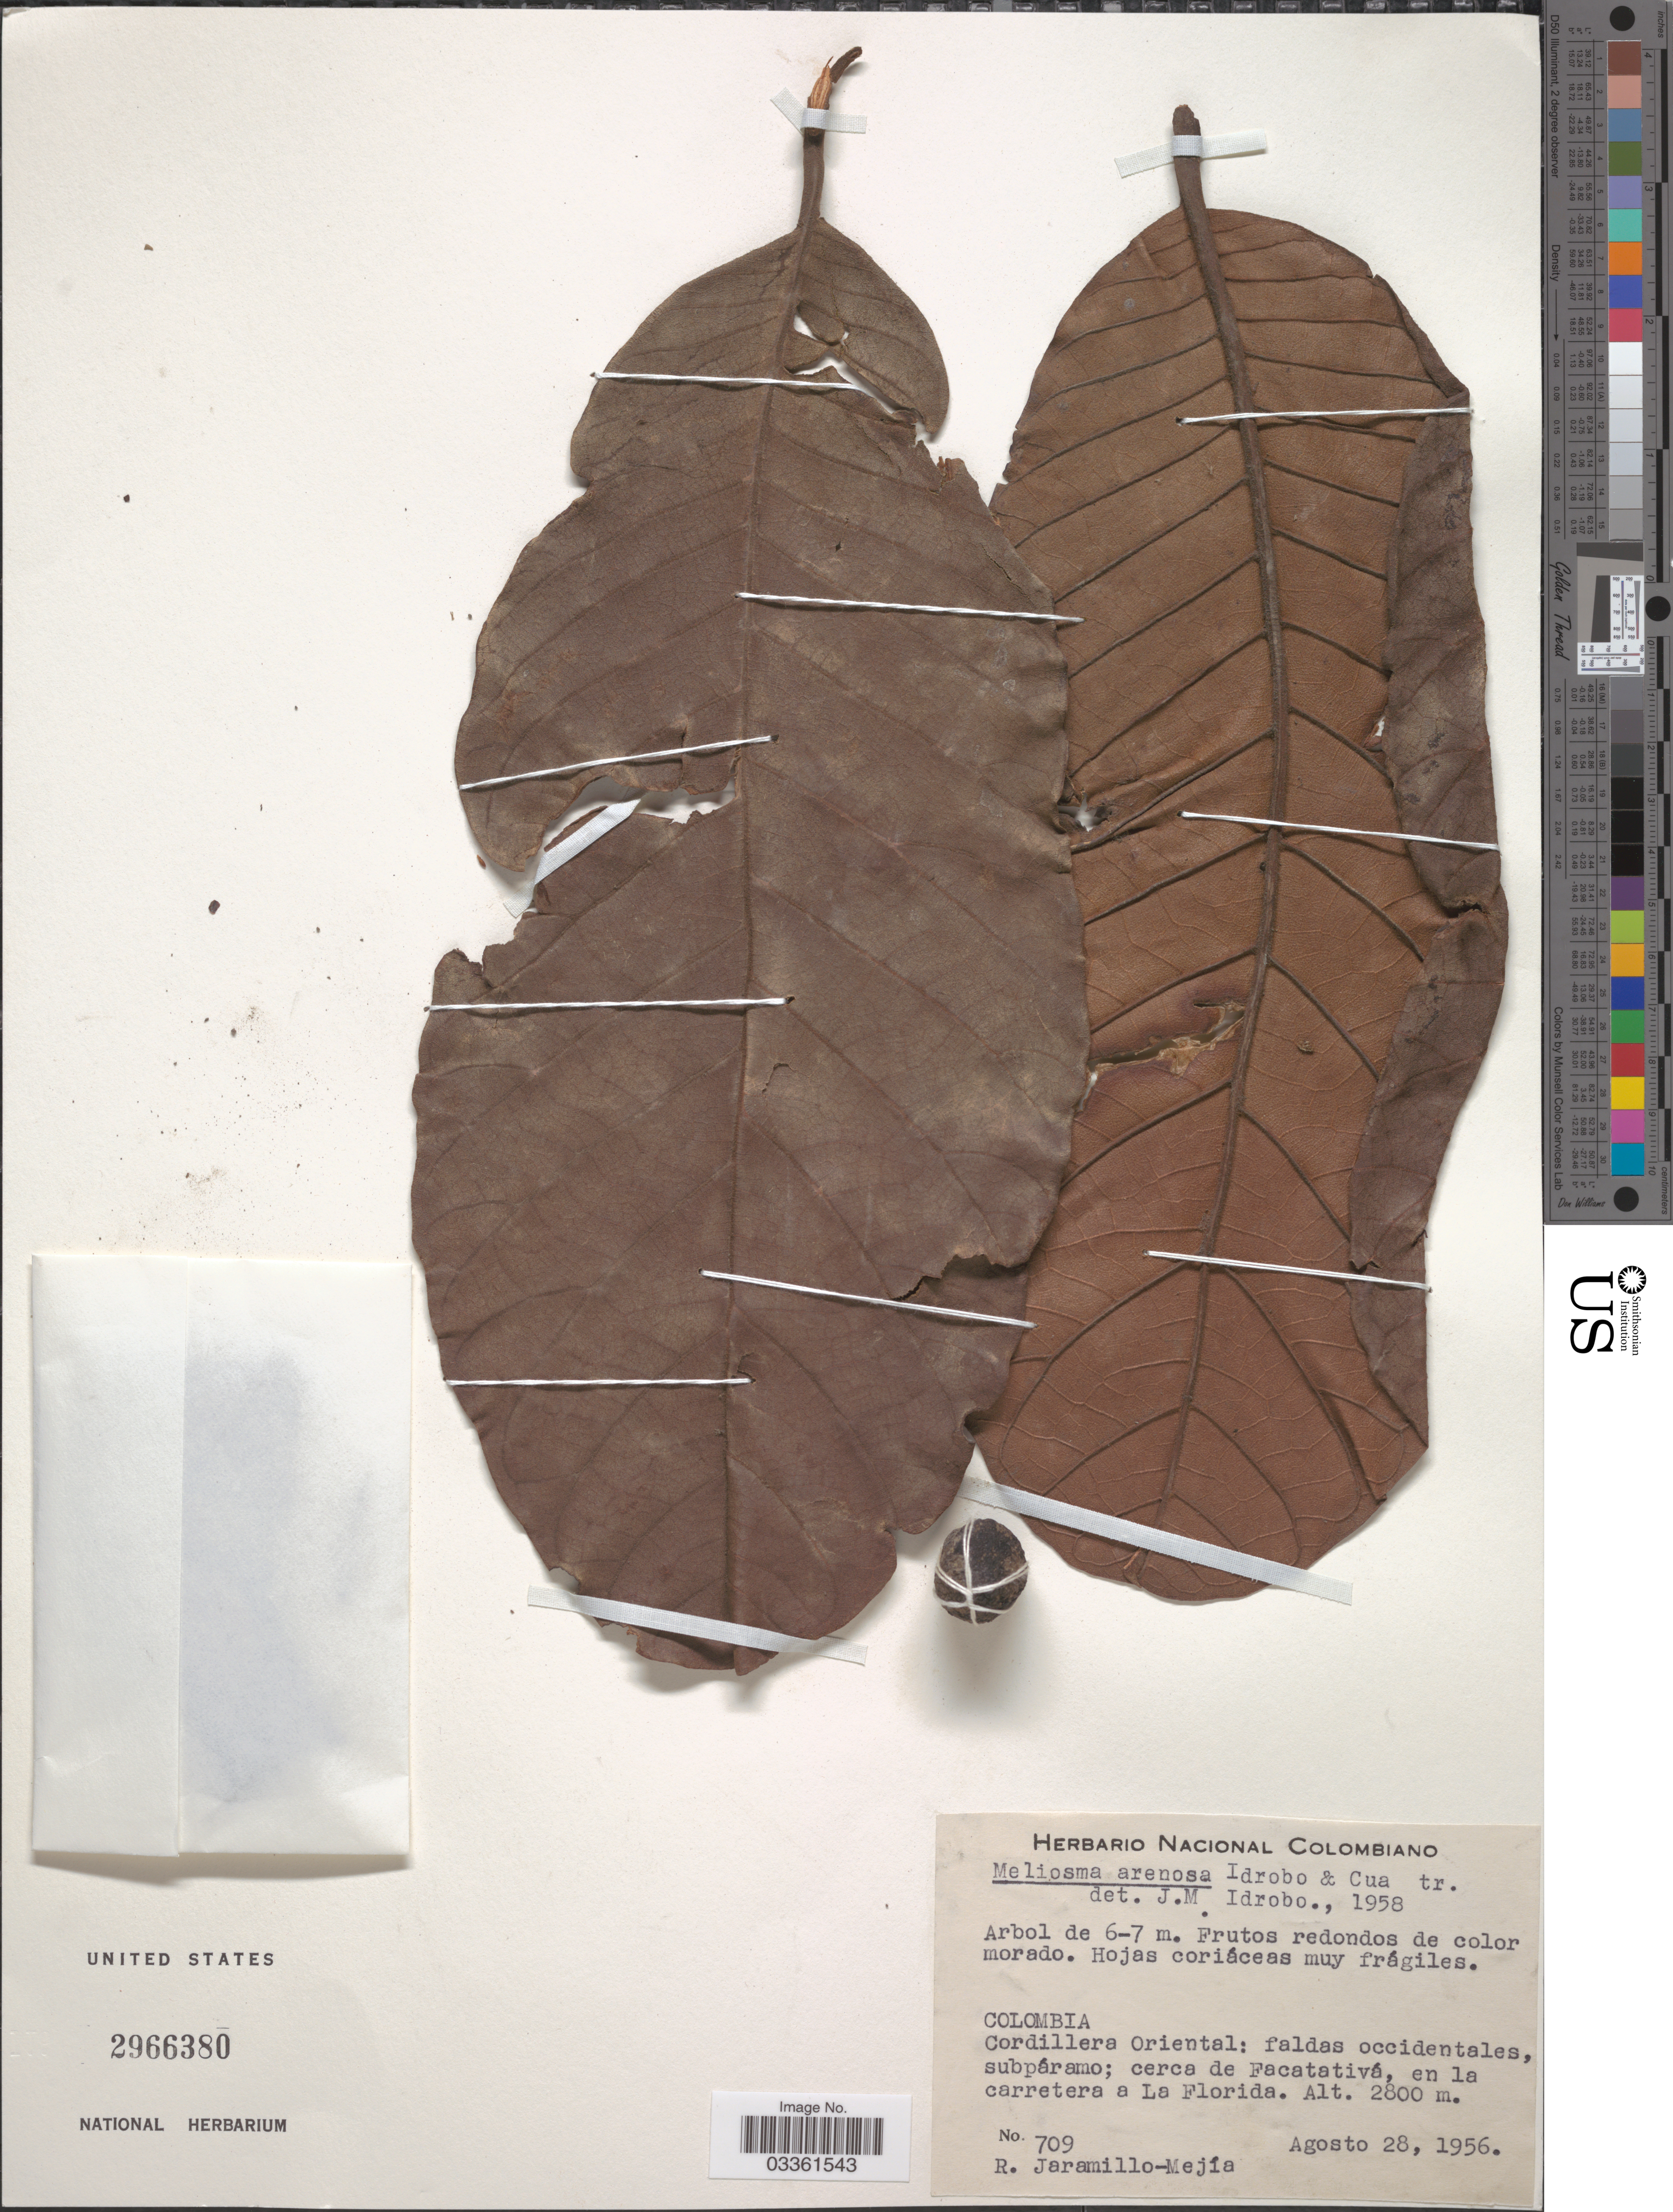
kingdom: Plantae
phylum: Tracheophyta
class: Magnoliopsida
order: Proteales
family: Sabiaceae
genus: Meliosma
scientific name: Meliosma arenosa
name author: Idrobo & Cuatrec.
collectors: R. Jaramillo M.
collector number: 709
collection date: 1956-08-28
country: Colombia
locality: Cordillera Oriental: faldas occidentales, subpáramo; cerca de Facatativá, en la carretera a La Florida.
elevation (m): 2800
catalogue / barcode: US 2966380